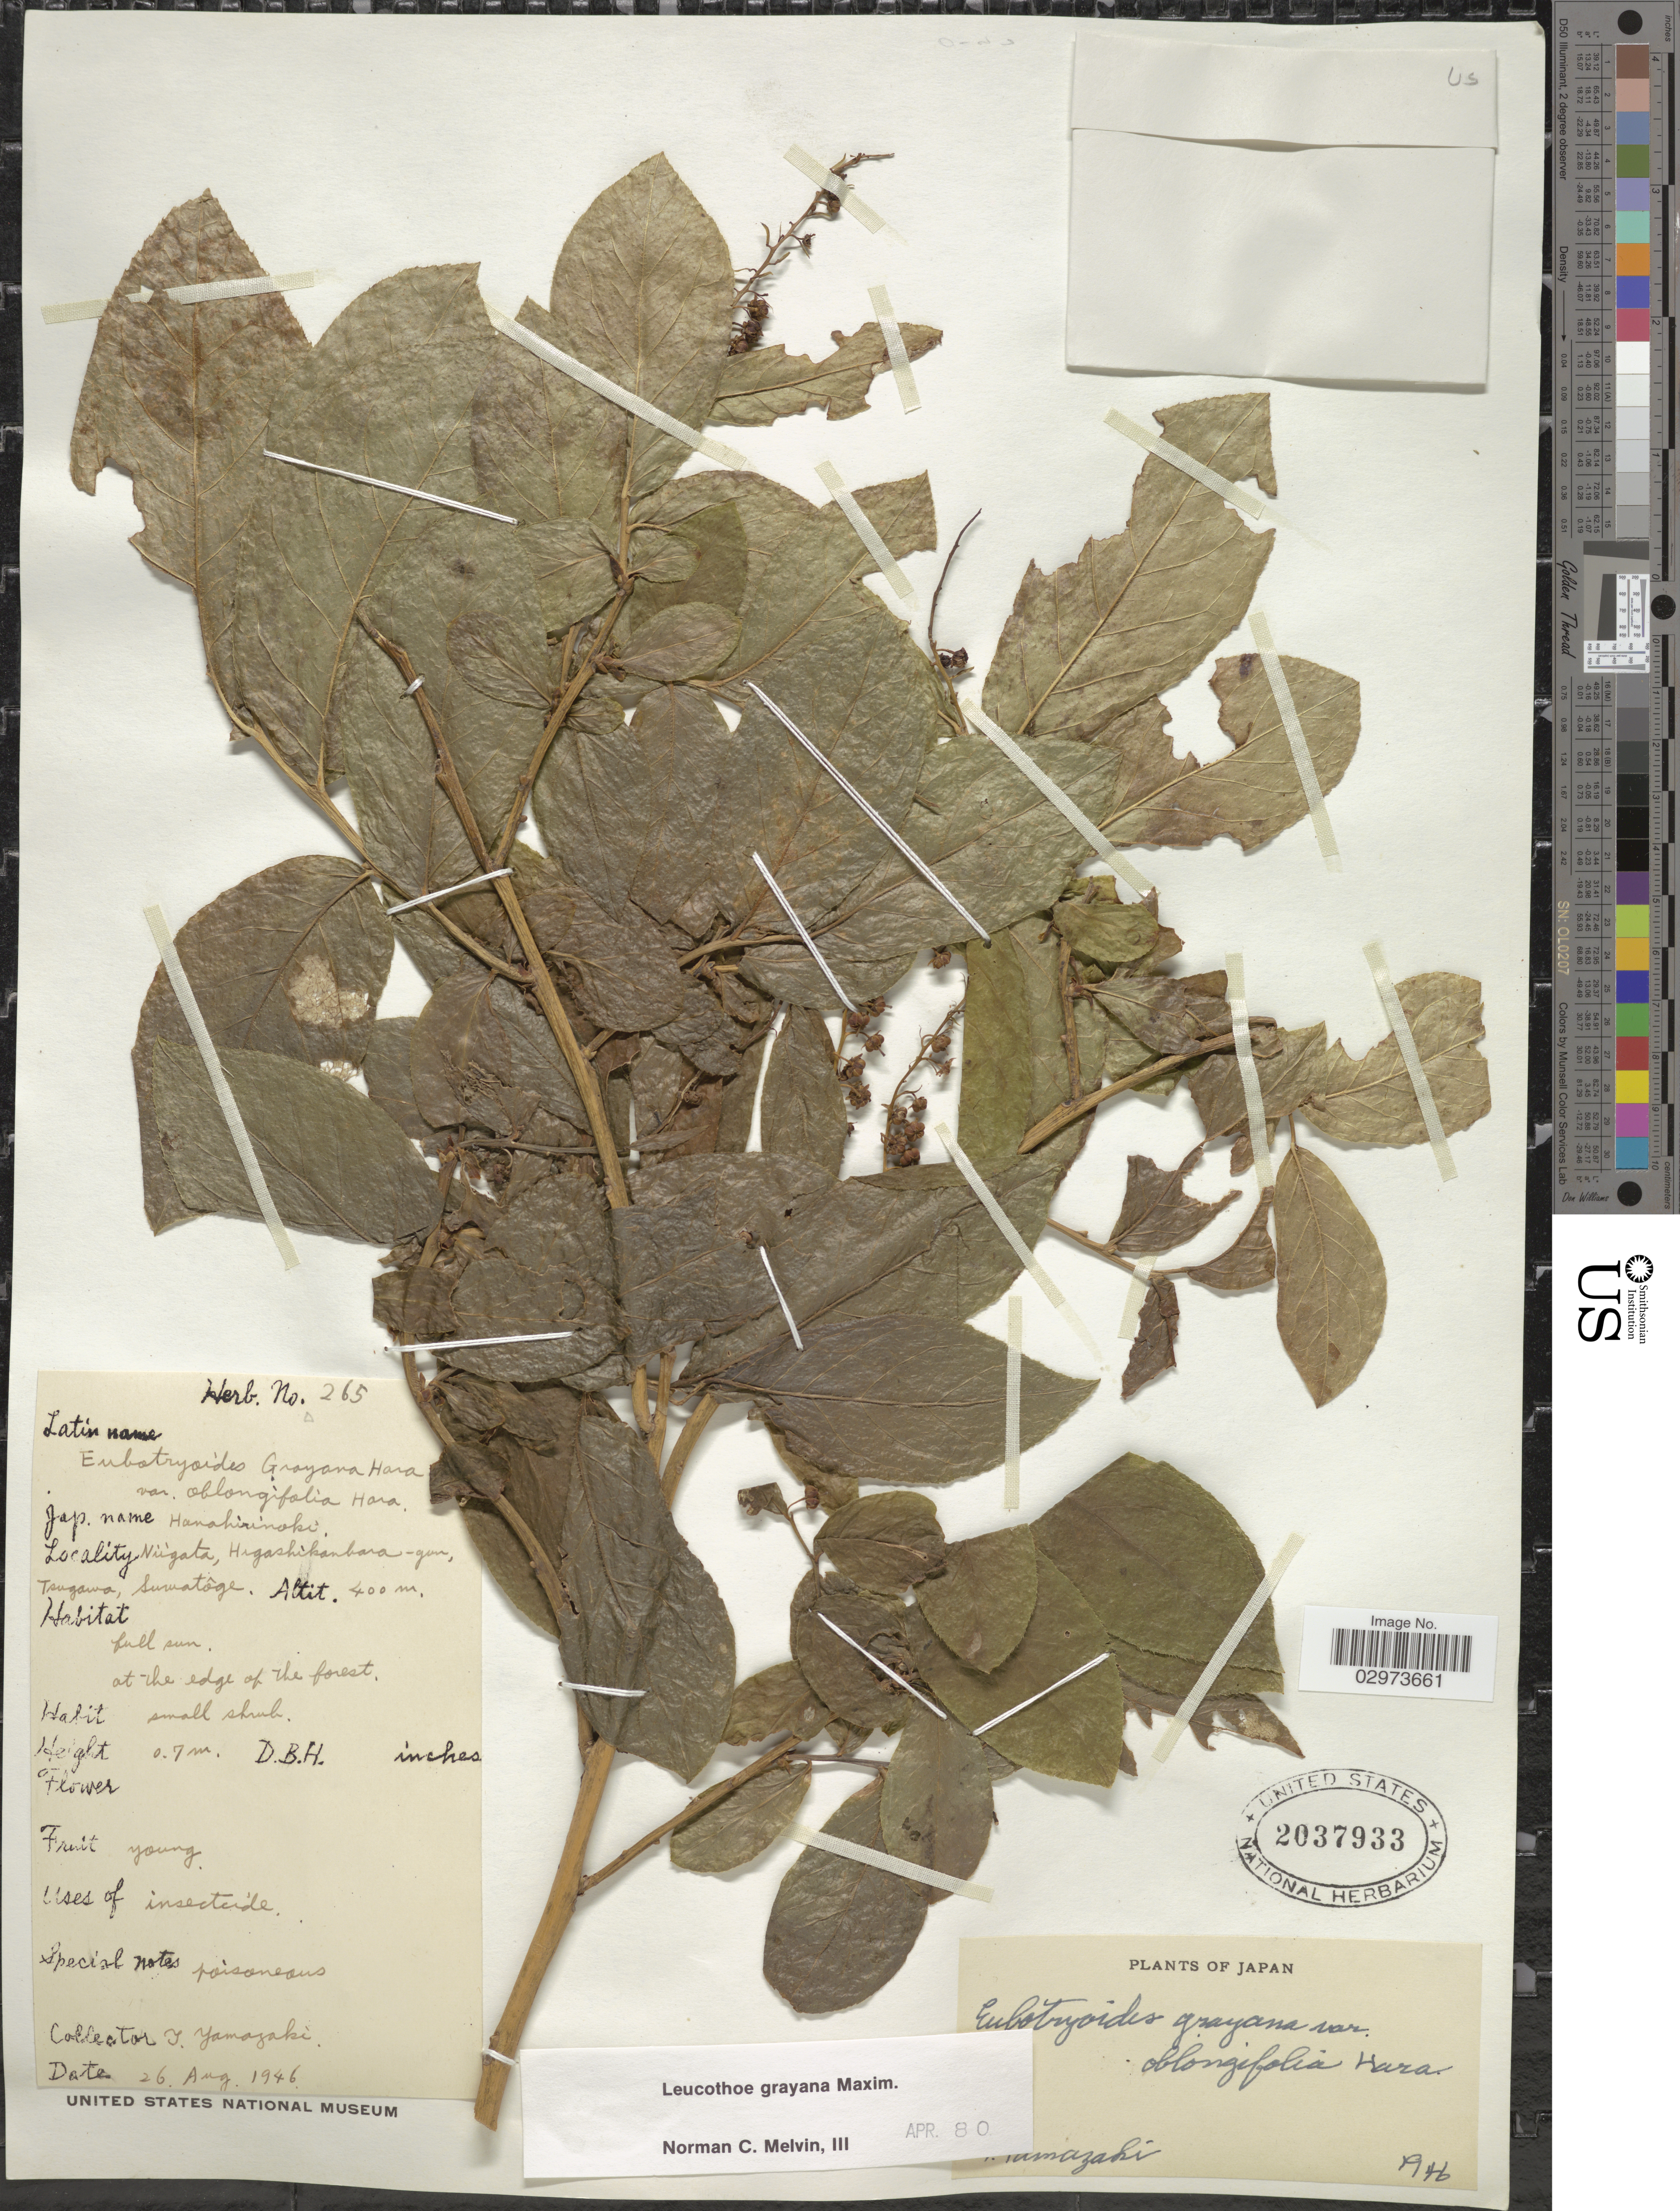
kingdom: Plantae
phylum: Tracheophyta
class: Magnoliopsida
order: Ericales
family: Ericaceae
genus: Leucothoe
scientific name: Leucothoë grayana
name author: Maxim.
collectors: T. Yamazaki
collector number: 265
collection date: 1946-08-26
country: Japan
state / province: Niigata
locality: Higashikanbara-gun, Tsugawa, Suwatôge.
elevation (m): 400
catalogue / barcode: US 2037933